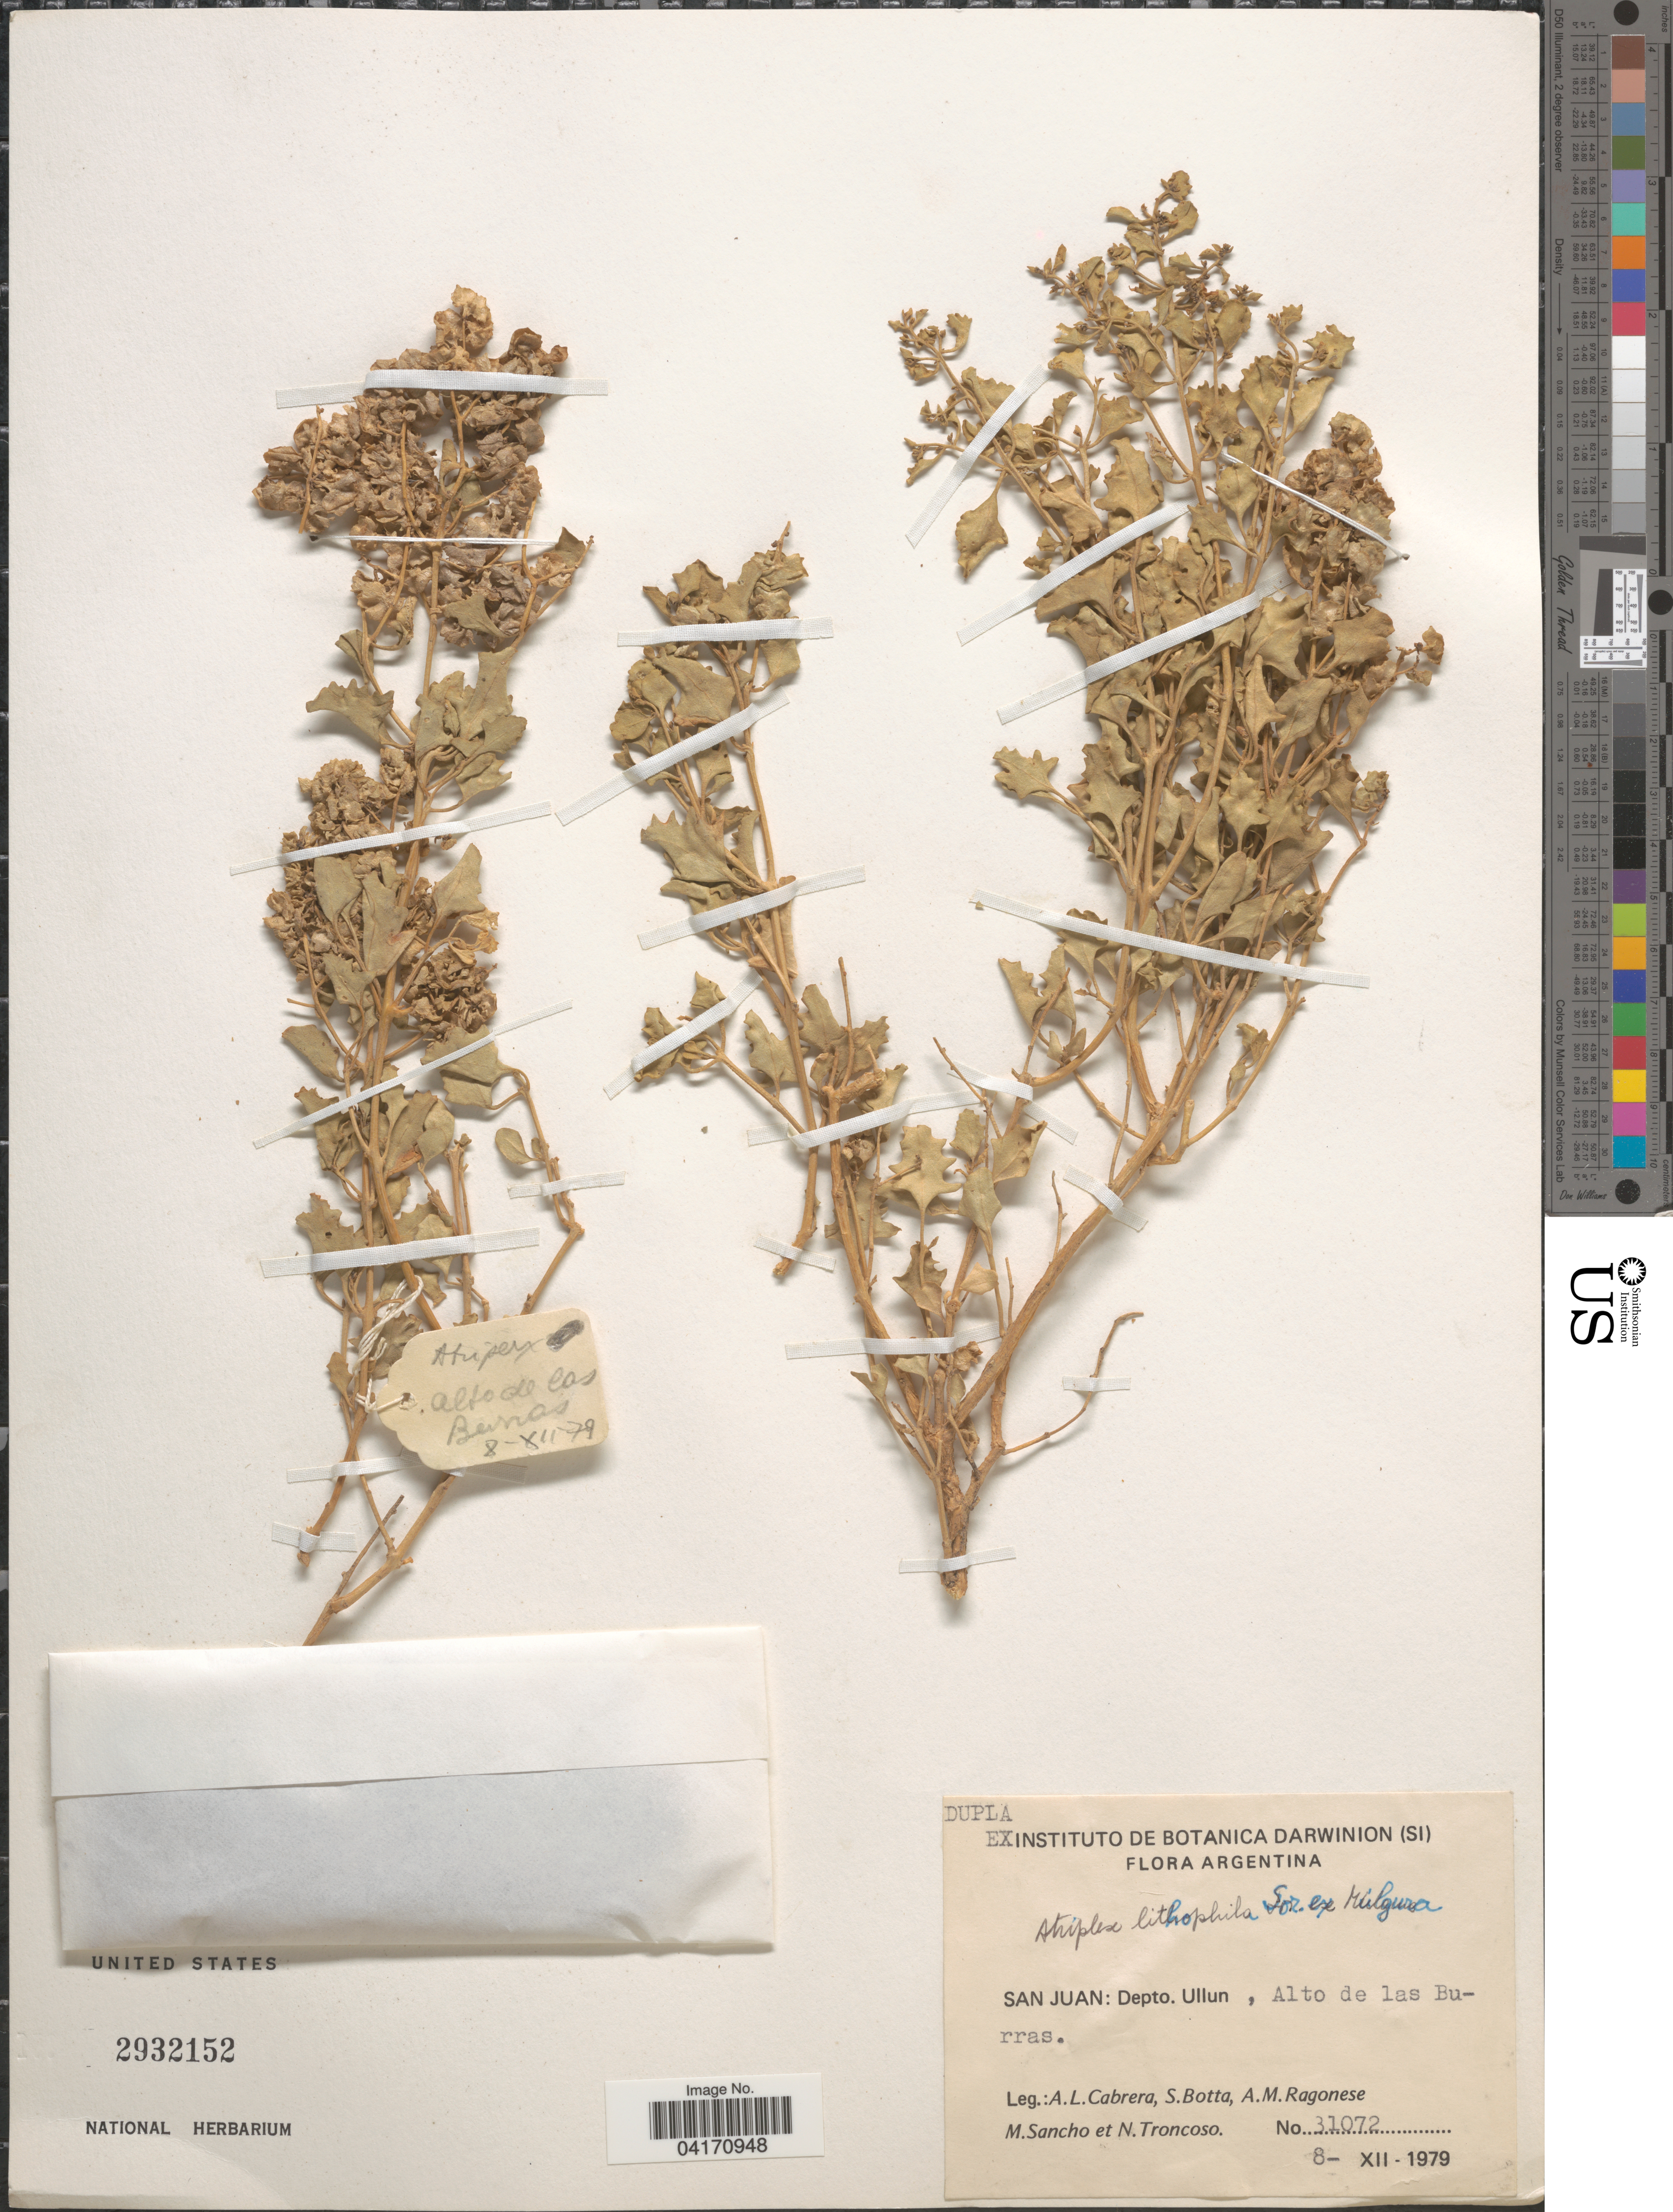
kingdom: Plantae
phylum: Tracheophyta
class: Magnoliopsida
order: Caryophyllales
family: Amaranthaceae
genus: Atriplex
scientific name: Atriplex lithophila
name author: A.M. Soriano ex Múlgura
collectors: A. L. Cabrera, S. Botta, A. Ragonese, M. L. Sancho & N. Troncoso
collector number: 31072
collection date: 1979-12-08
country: Argentina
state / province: San Juan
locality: Depto. Ullun, Alto de las Burras.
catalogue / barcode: US 2932152